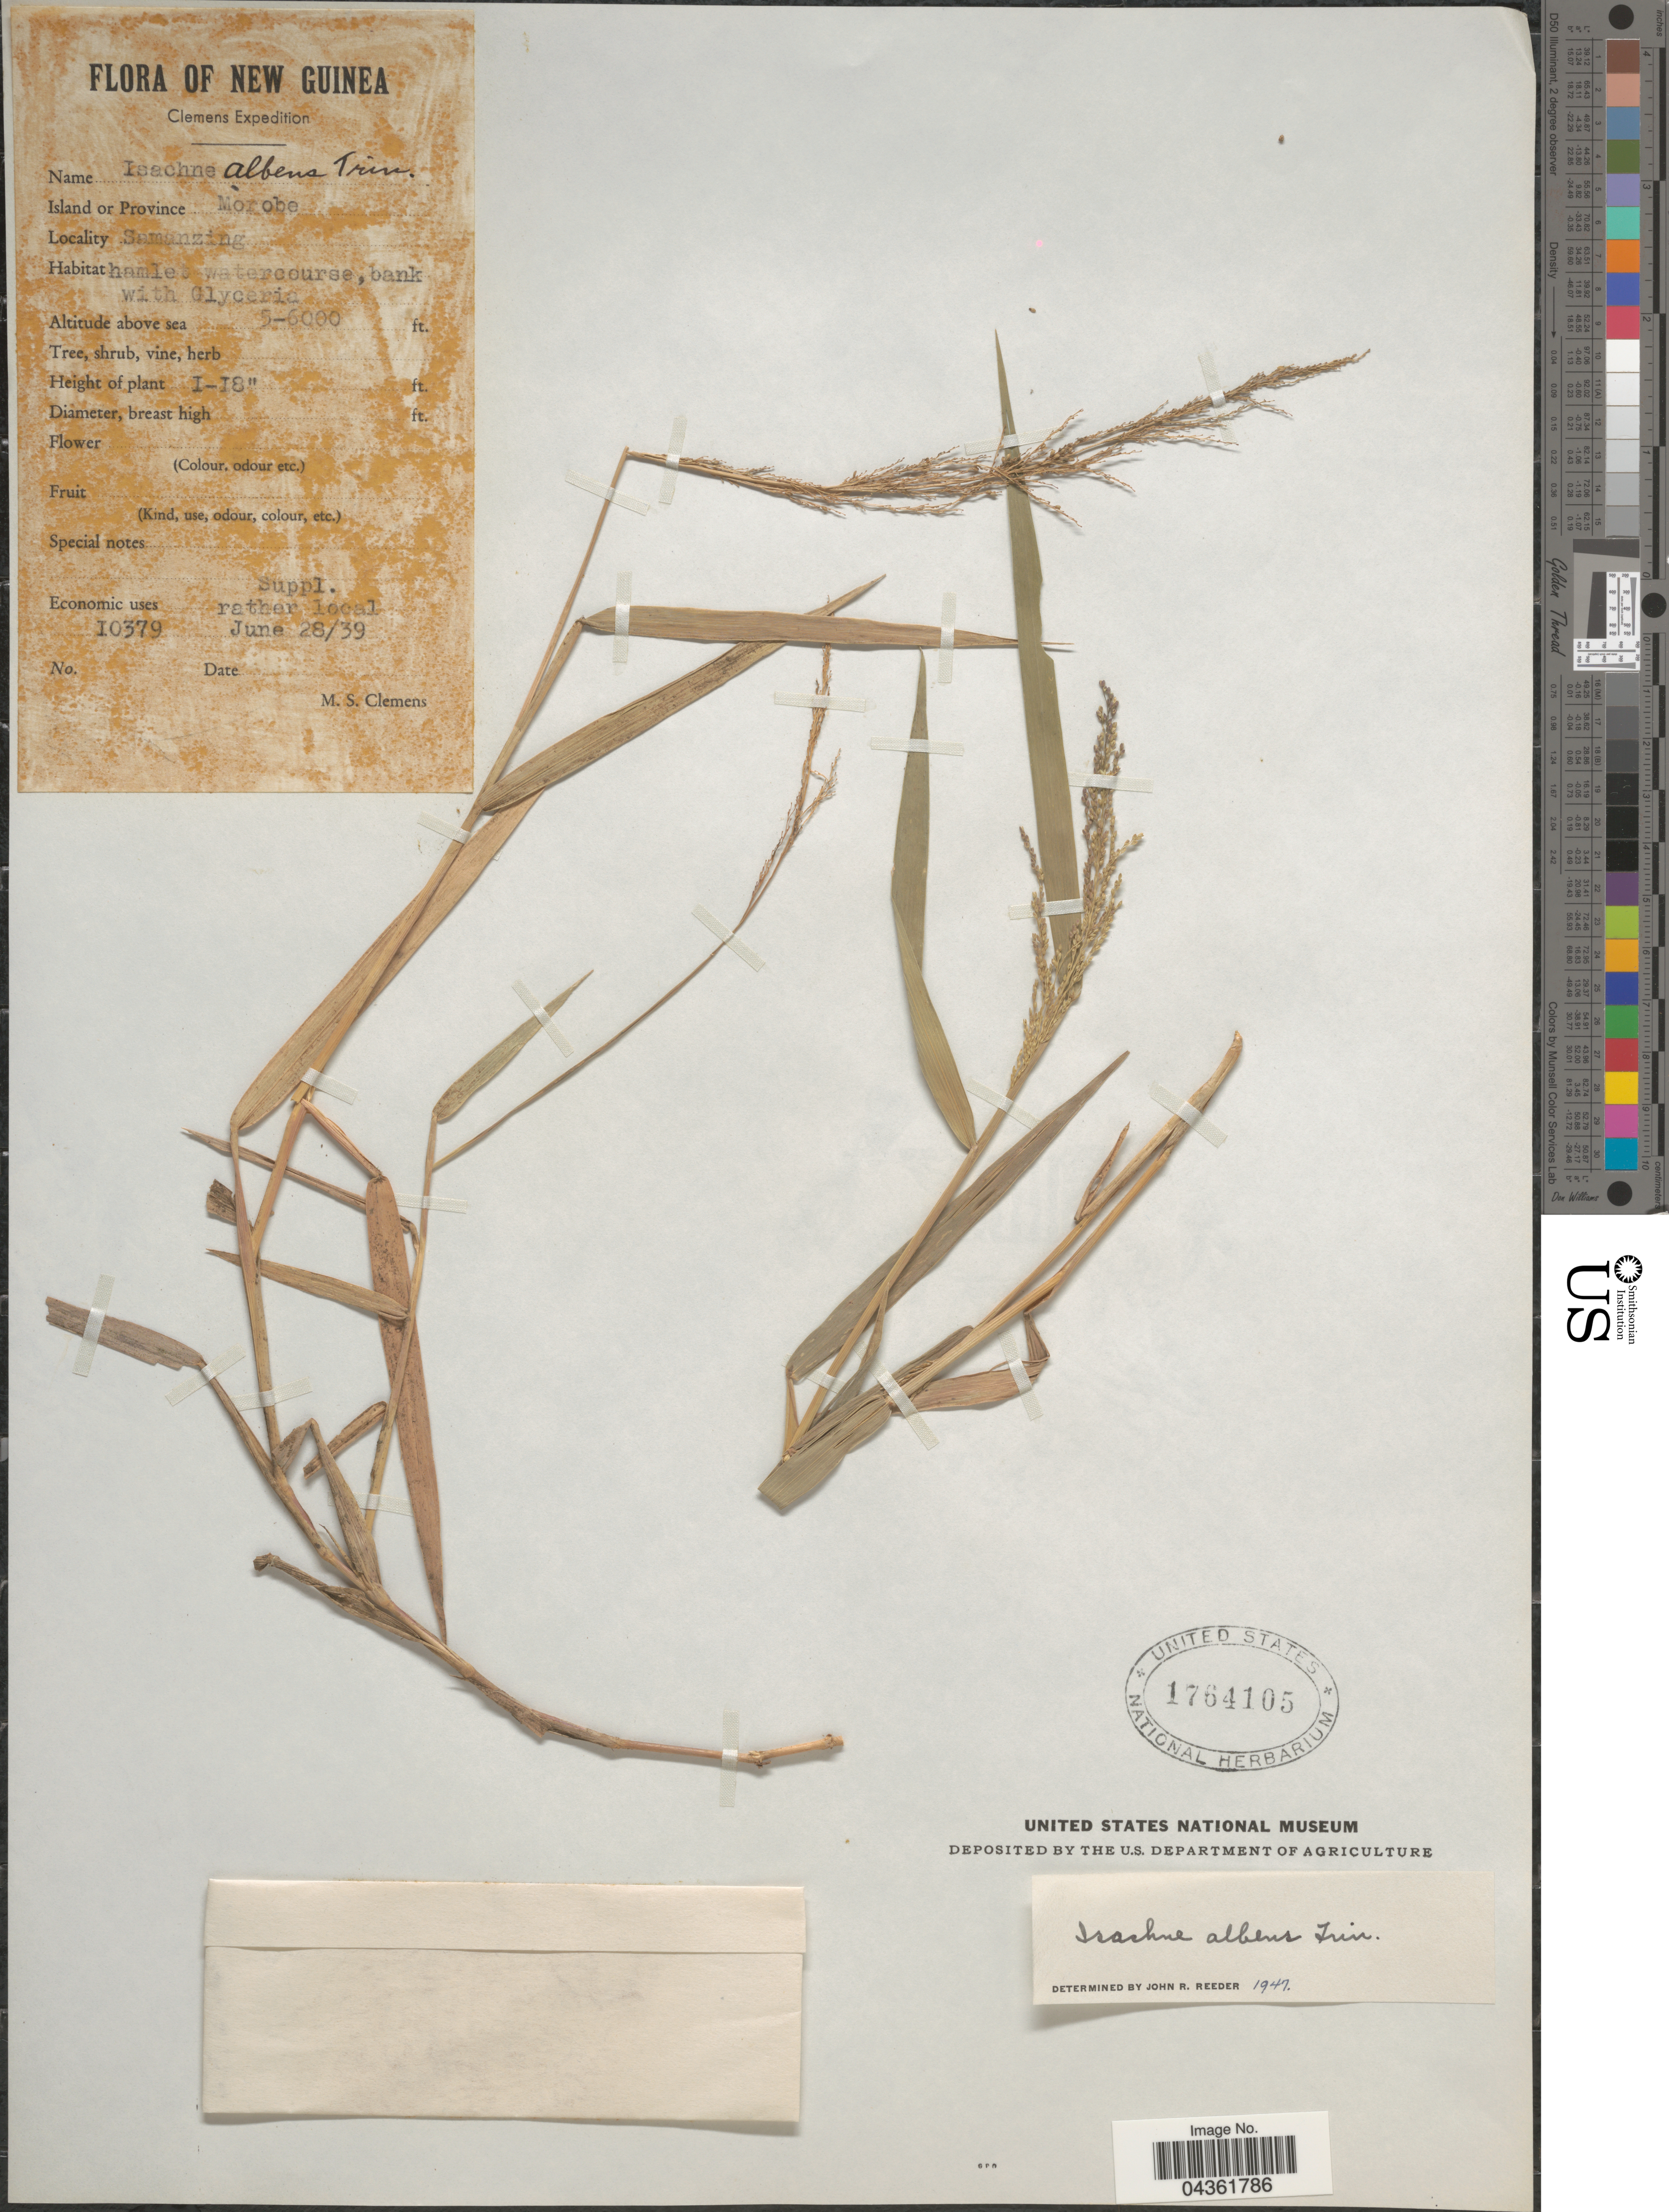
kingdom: Plantae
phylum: Tracheophyta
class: Liliopsida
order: Poales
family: Poaceae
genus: Isachne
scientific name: Isachne albens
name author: Trin.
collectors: M. S. Clemens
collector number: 10379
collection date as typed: Transcribed d/m/y: 28/6/39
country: Papua New Guinea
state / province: Morobe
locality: New Guinea. Clemens Expedition. Samanzing.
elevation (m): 1524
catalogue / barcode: US 1764105